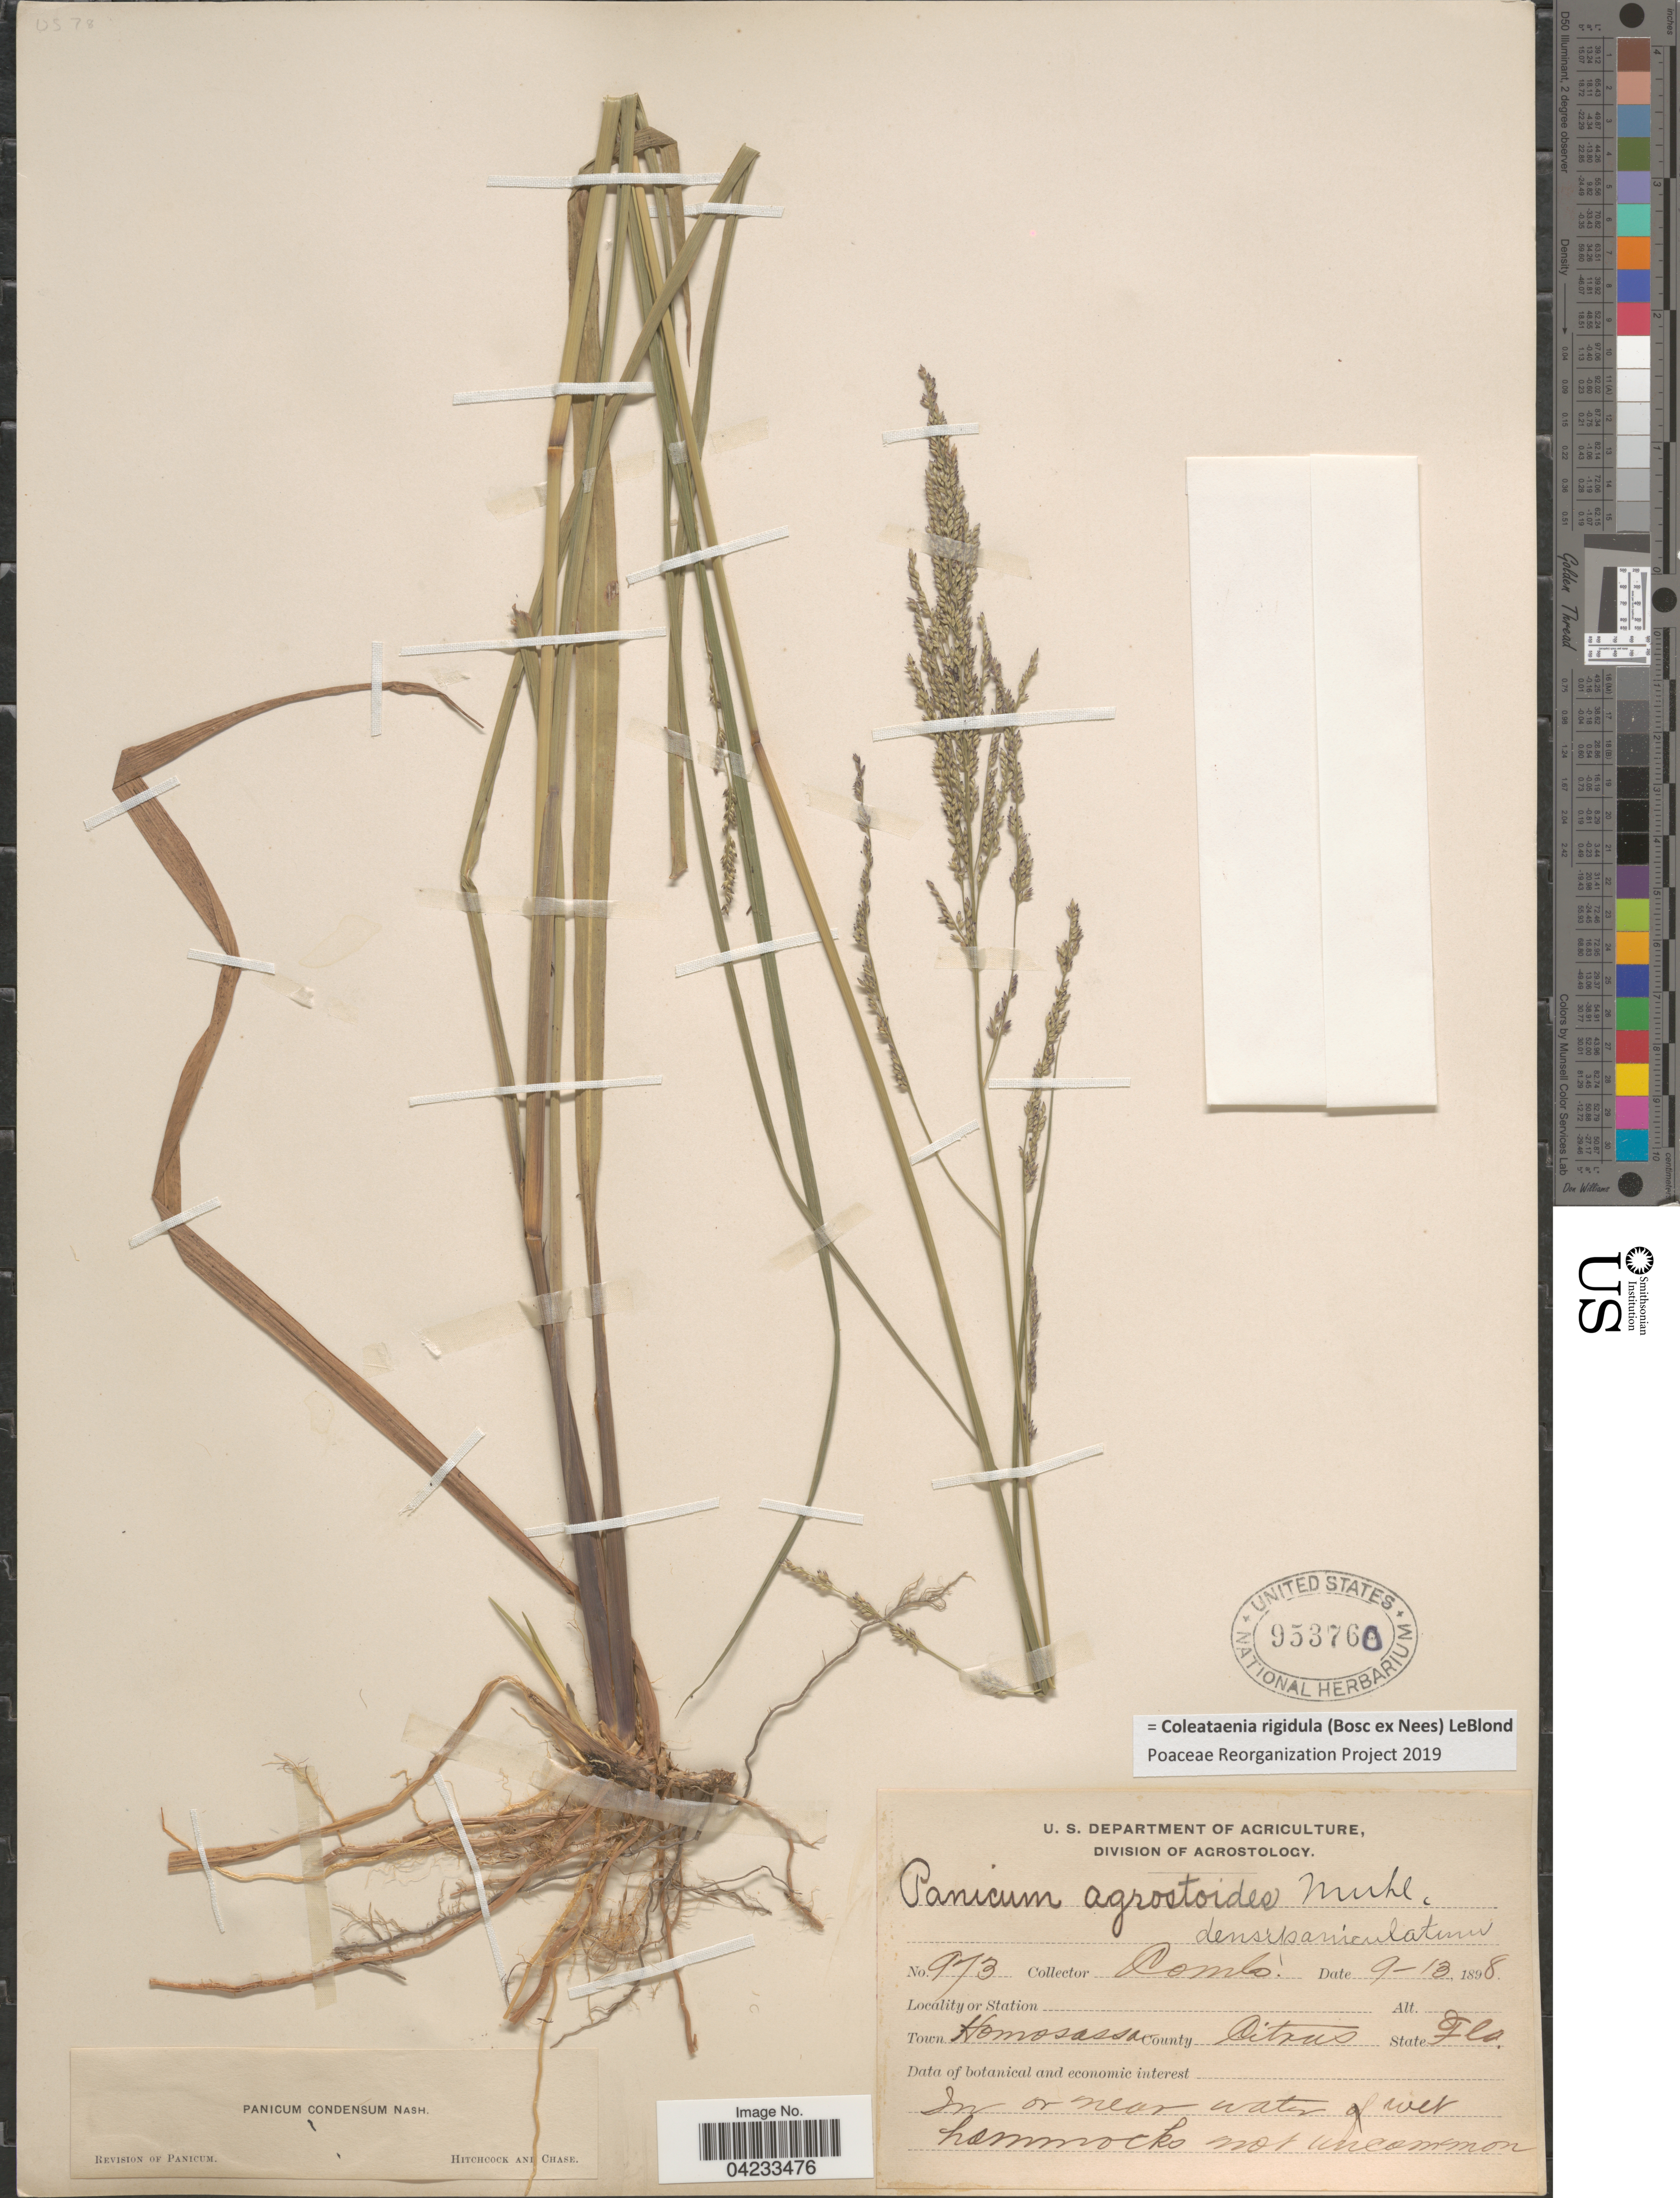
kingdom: Plantae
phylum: Tracheophyta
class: Liliopsida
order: Poales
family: Poaceae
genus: Coleataenia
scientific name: Coleataenia rigidula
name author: (Bosc ex Nees) LeBlond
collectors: -. Combs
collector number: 973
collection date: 1898-09-13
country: United States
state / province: Florida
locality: Town Homosassa. County Citrus. In or near water.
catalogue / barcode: US 953760